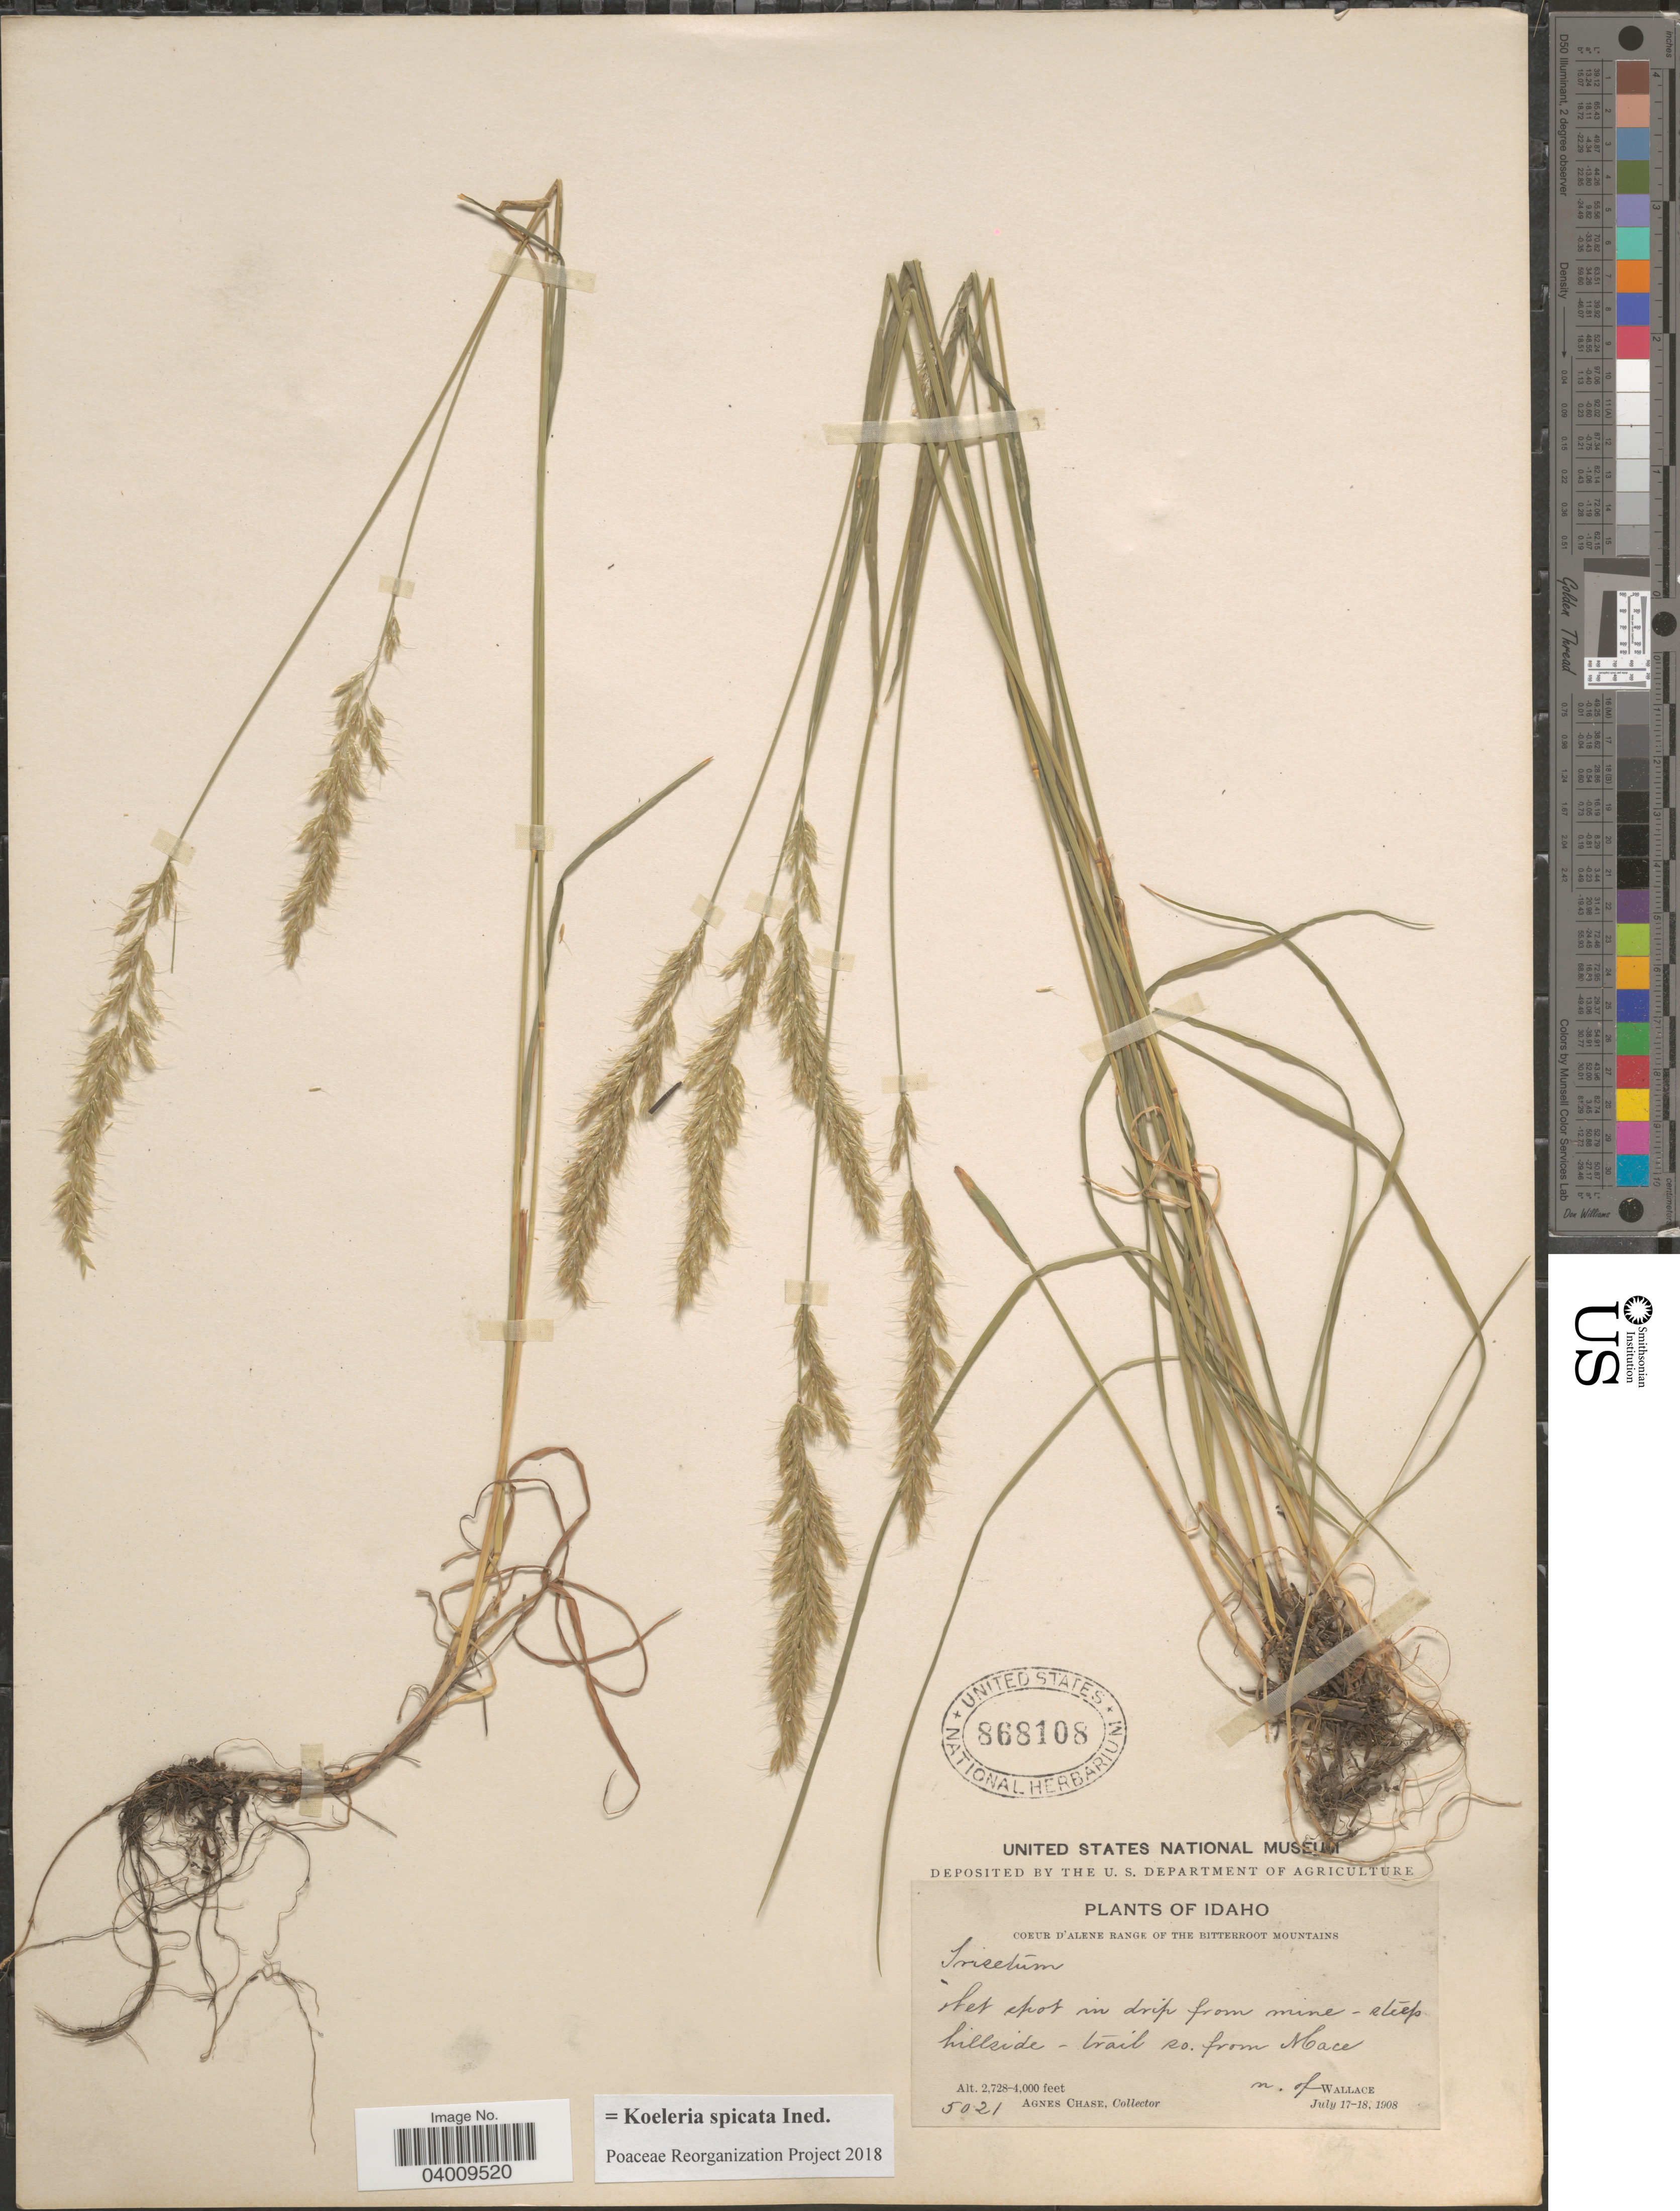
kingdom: Plantae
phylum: Tracheophyta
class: Liliopsida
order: Poales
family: Poaceae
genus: Koeleria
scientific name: Koeleria spicata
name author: (L.) Barberá et al.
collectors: A. Chase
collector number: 5021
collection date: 1908-07-17/1908-07-18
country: United States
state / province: Idaho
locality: Coeur D'Alene Range of the Bitterroot Mountains. Wet spot in drip from mine - steep hillside - trail so. from Mace. N. of Wallace.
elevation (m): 831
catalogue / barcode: US 868108